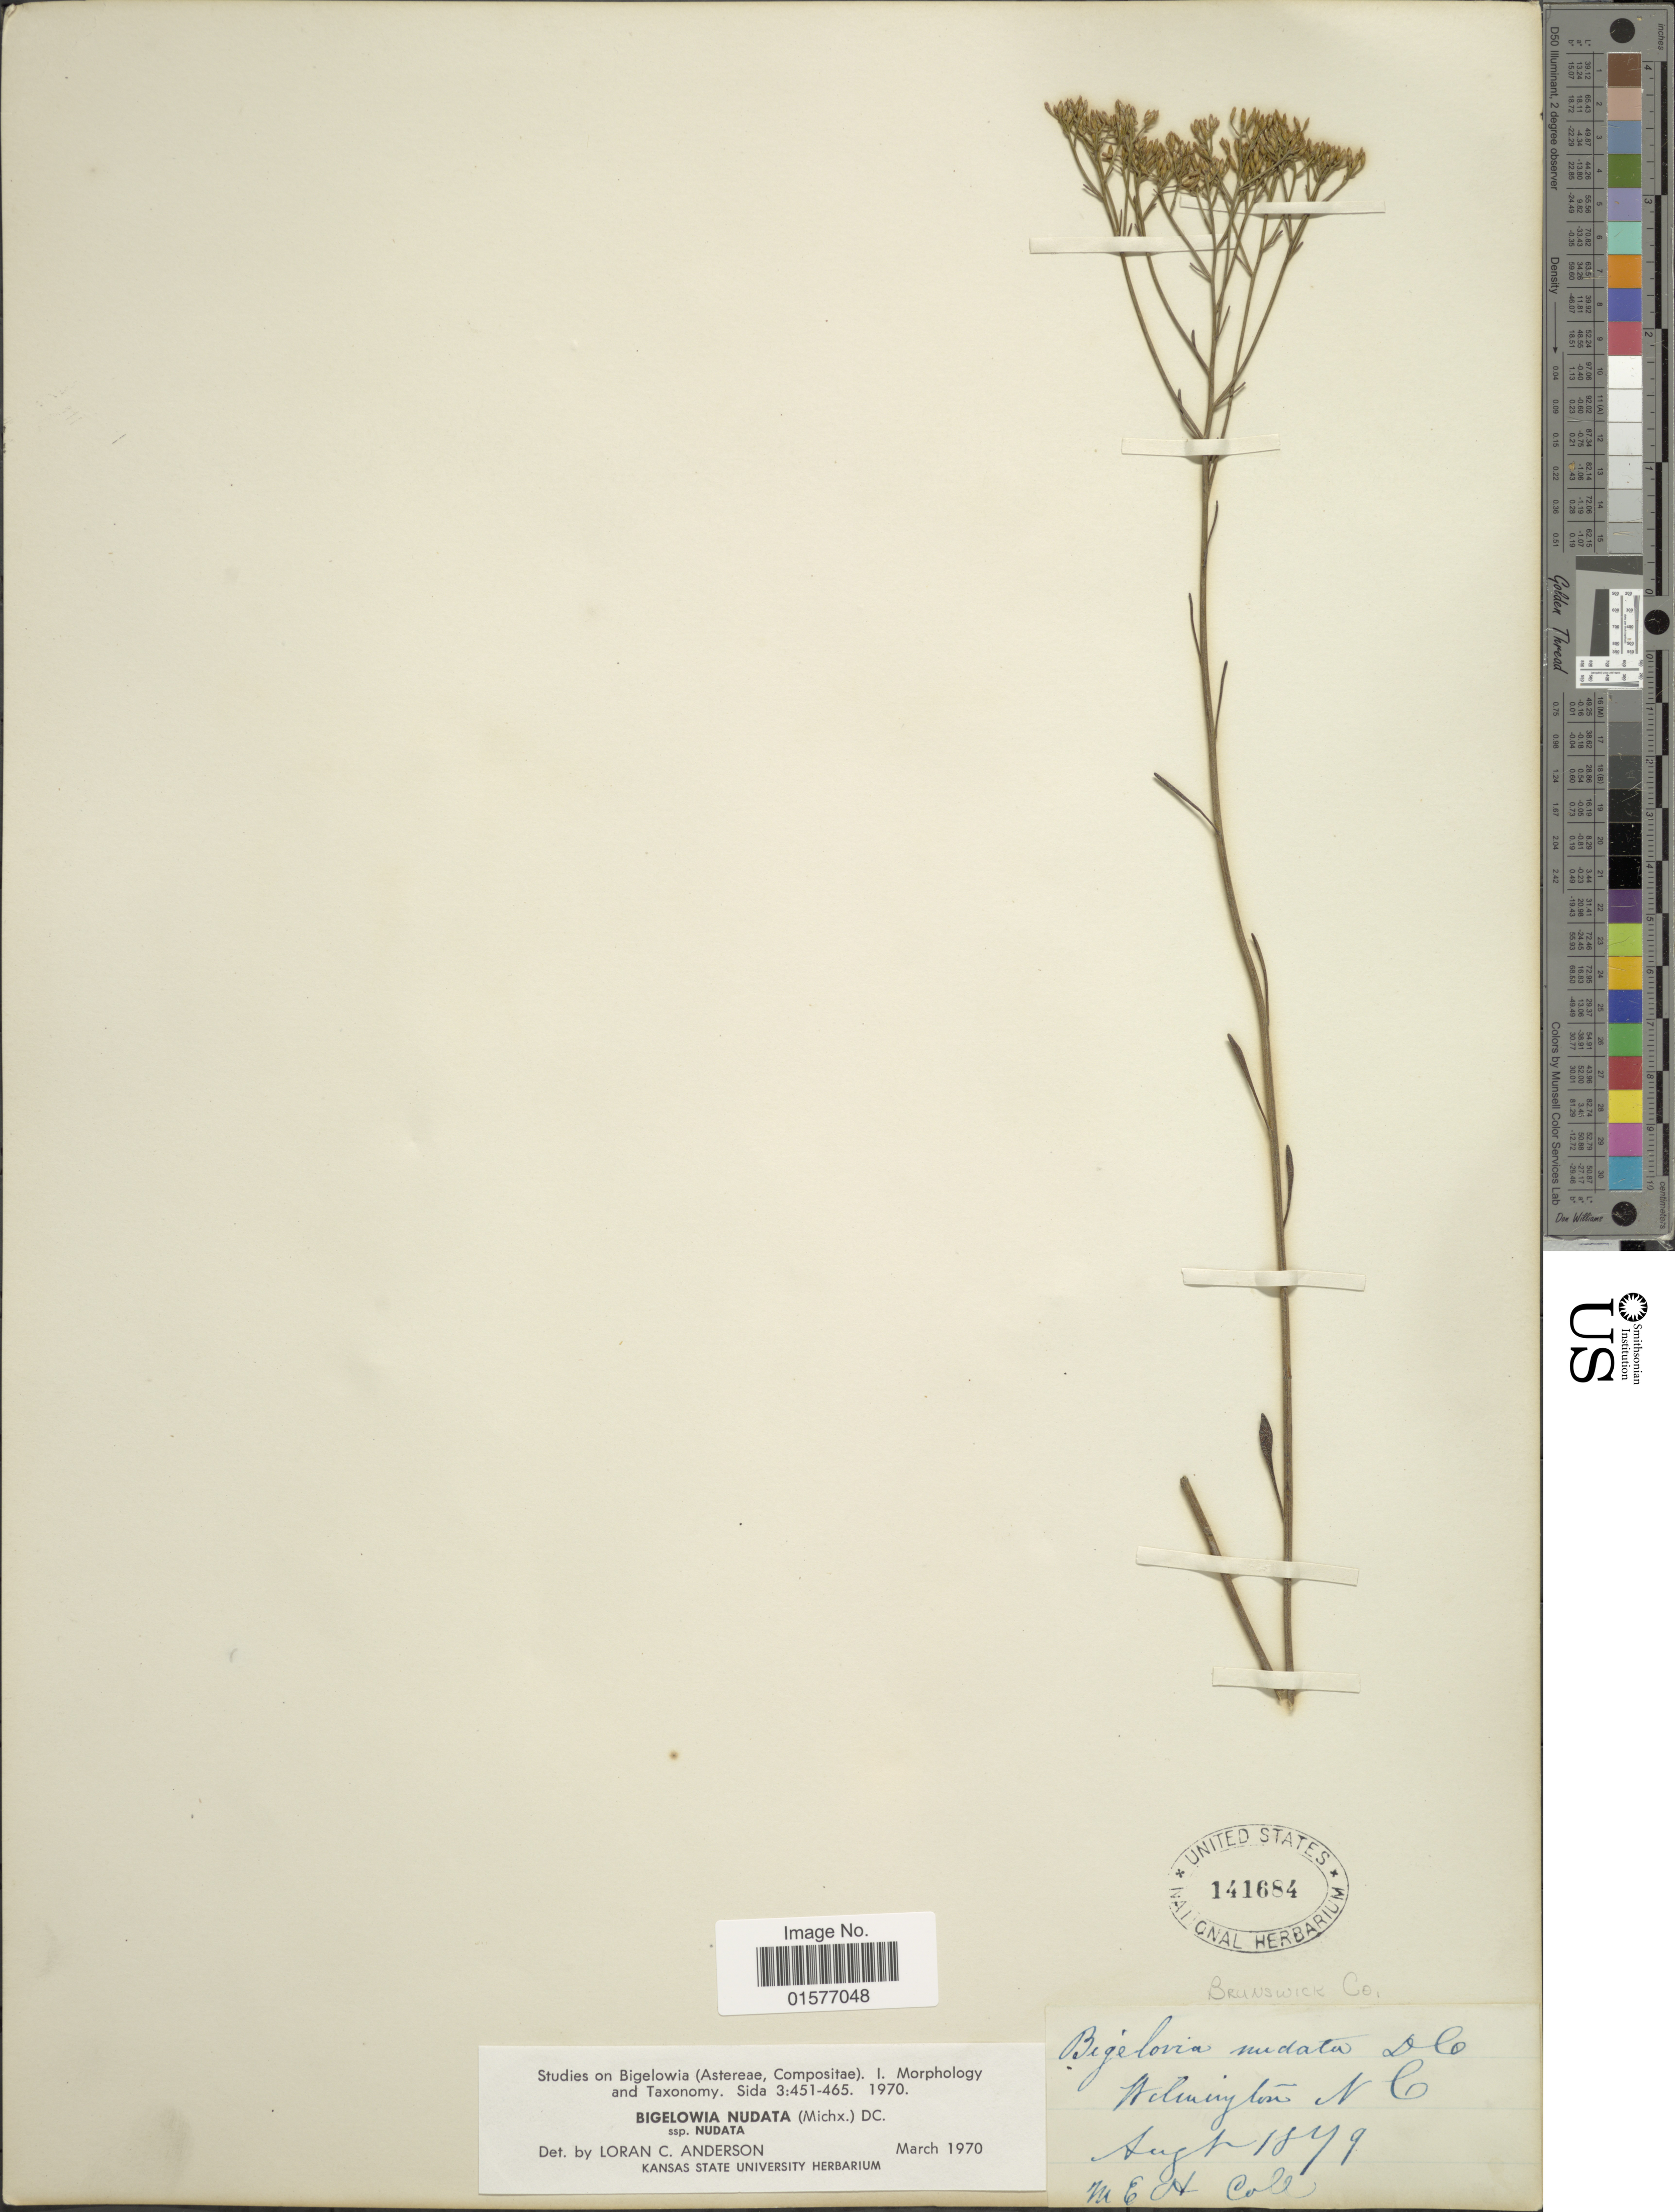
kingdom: Plantae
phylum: Tracheophyta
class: Magnoliopsida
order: Asterales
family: Asteraceae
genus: Bigelowia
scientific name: Bigelowia nudata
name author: (Michx.) DC.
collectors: M. E. H.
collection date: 1849-08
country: United States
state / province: North Carolina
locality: Wilmington, N.C. Brunswick Co.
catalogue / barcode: US 141684